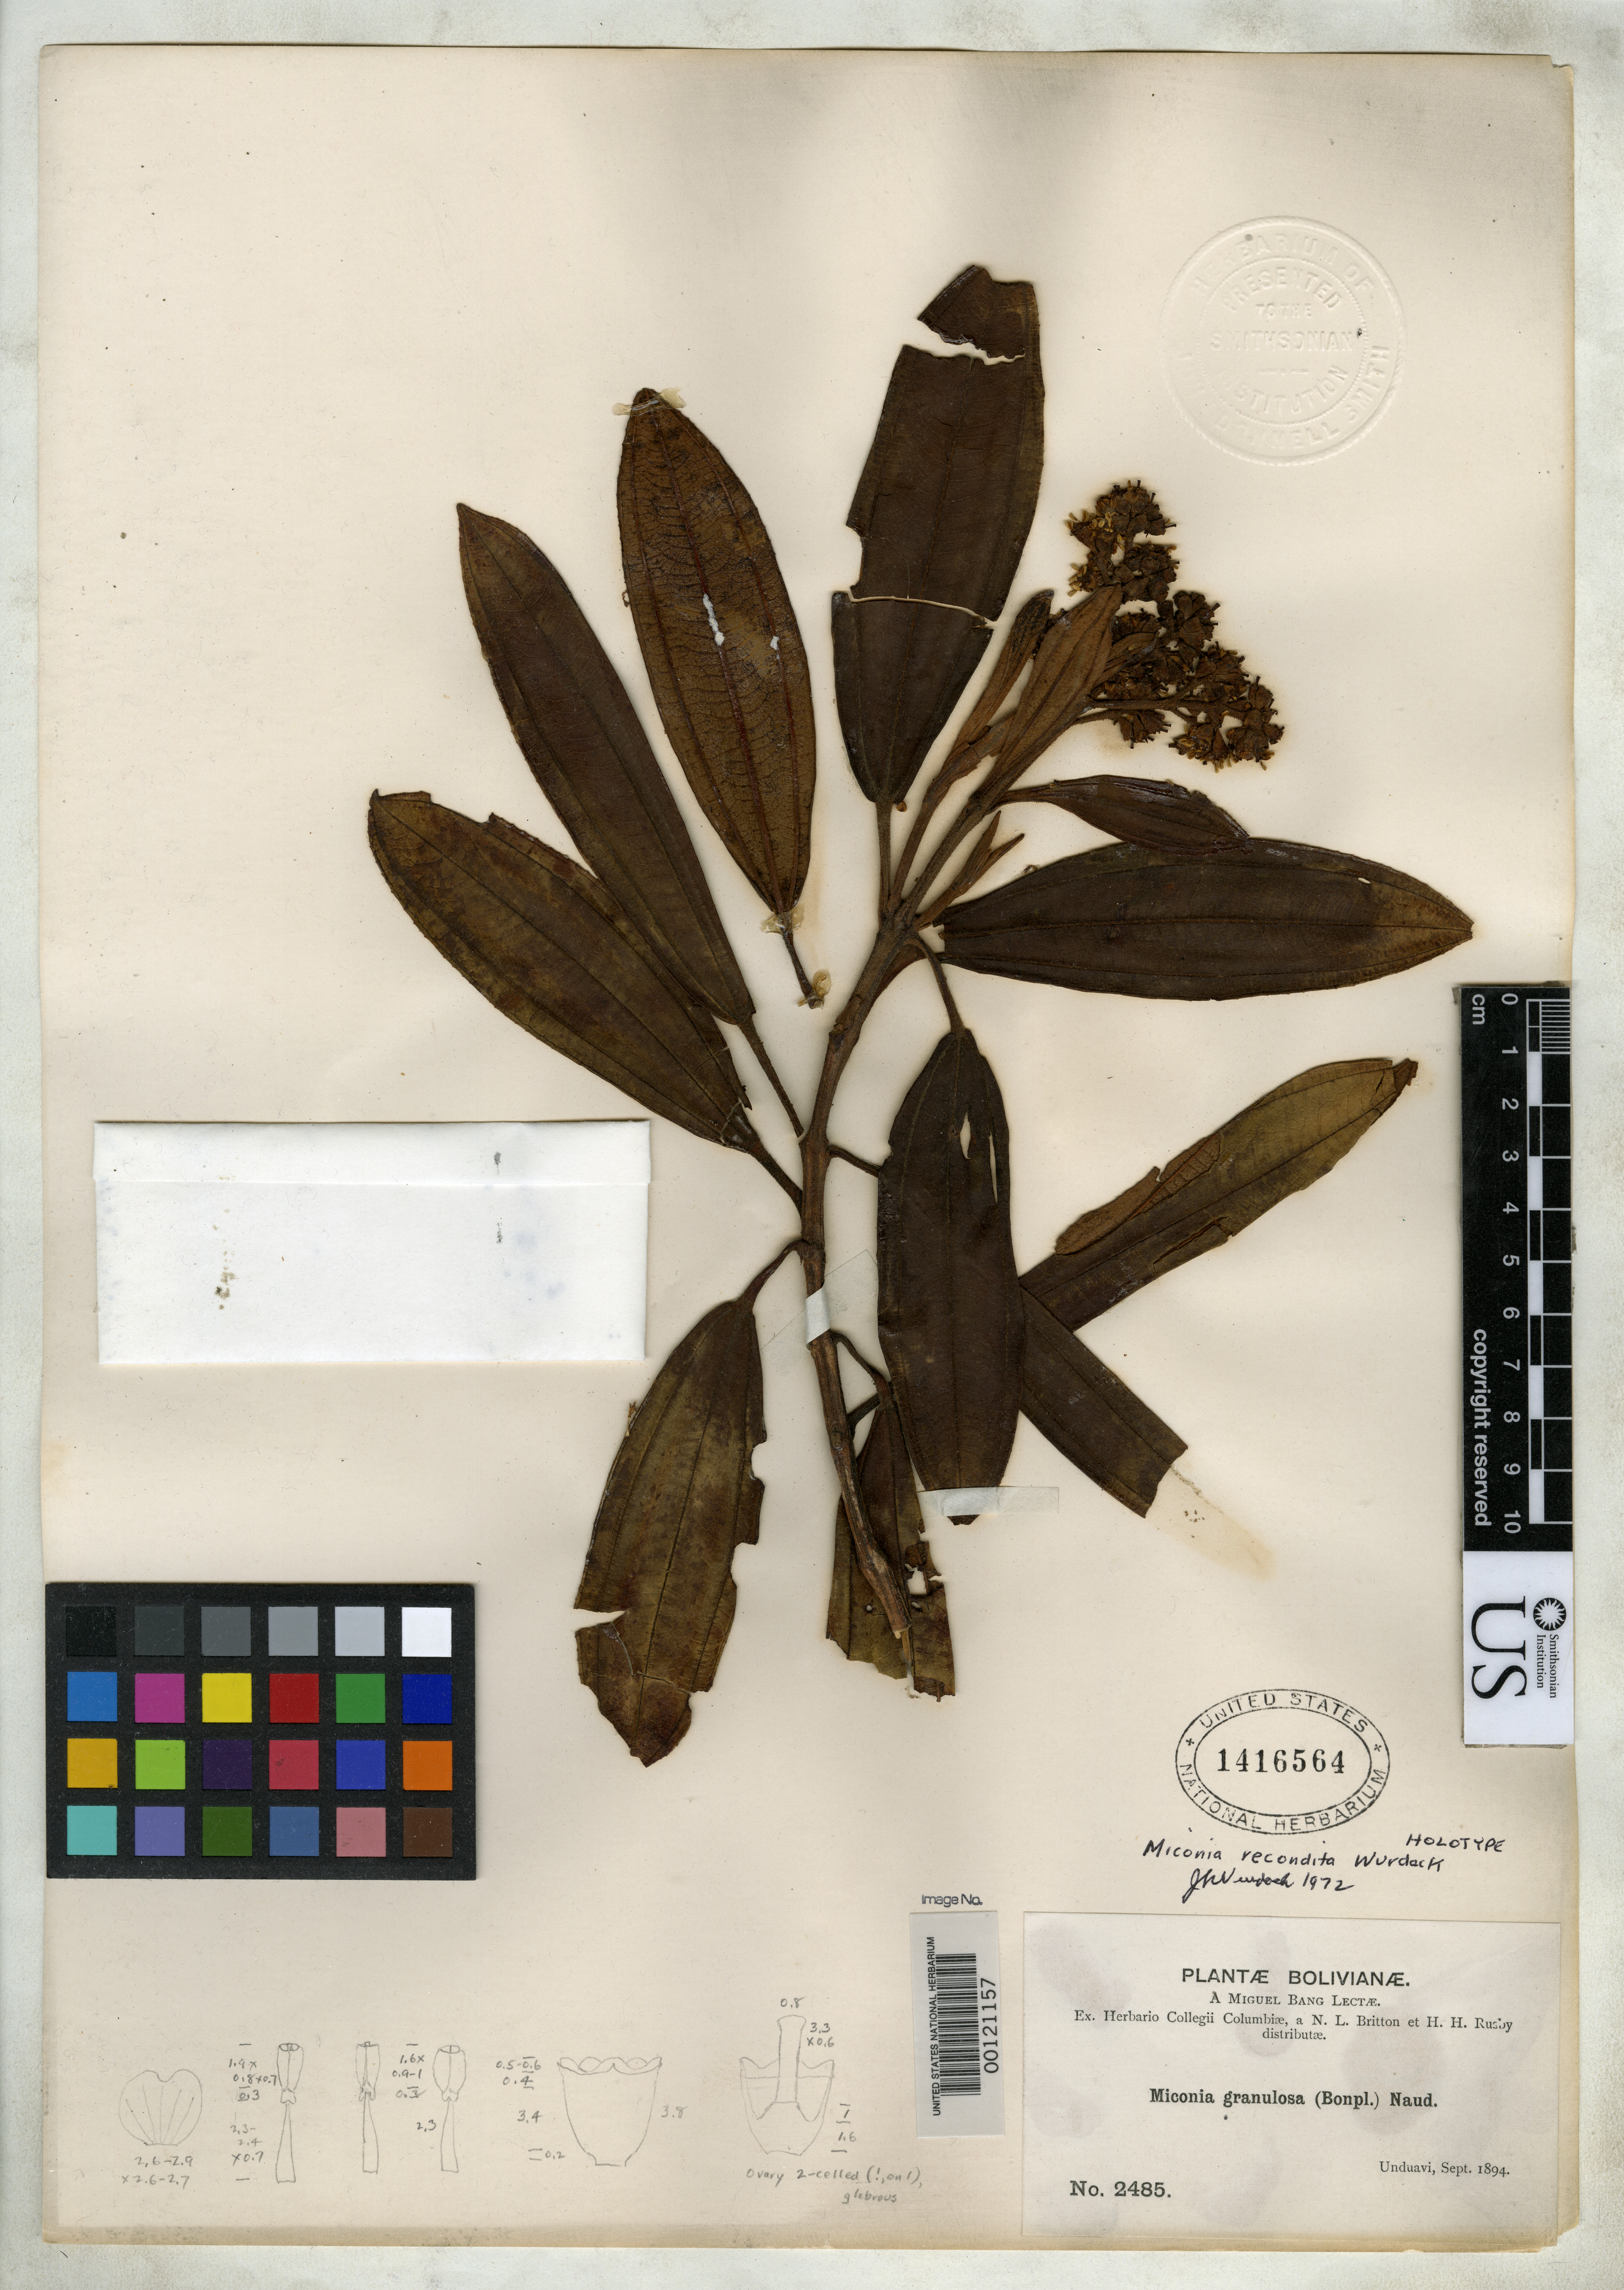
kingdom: Plantae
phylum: Tracheophyta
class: Magnoliopsida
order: Myrtales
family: Melastomataceae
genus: Miconia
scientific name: Miconia recondita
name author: Wurdack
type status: Holotype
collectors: M. Bang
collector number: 2485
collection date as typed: Sep 1894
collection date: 1894-09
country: Bolivia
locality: Unduavi.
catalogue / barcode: US 1416564